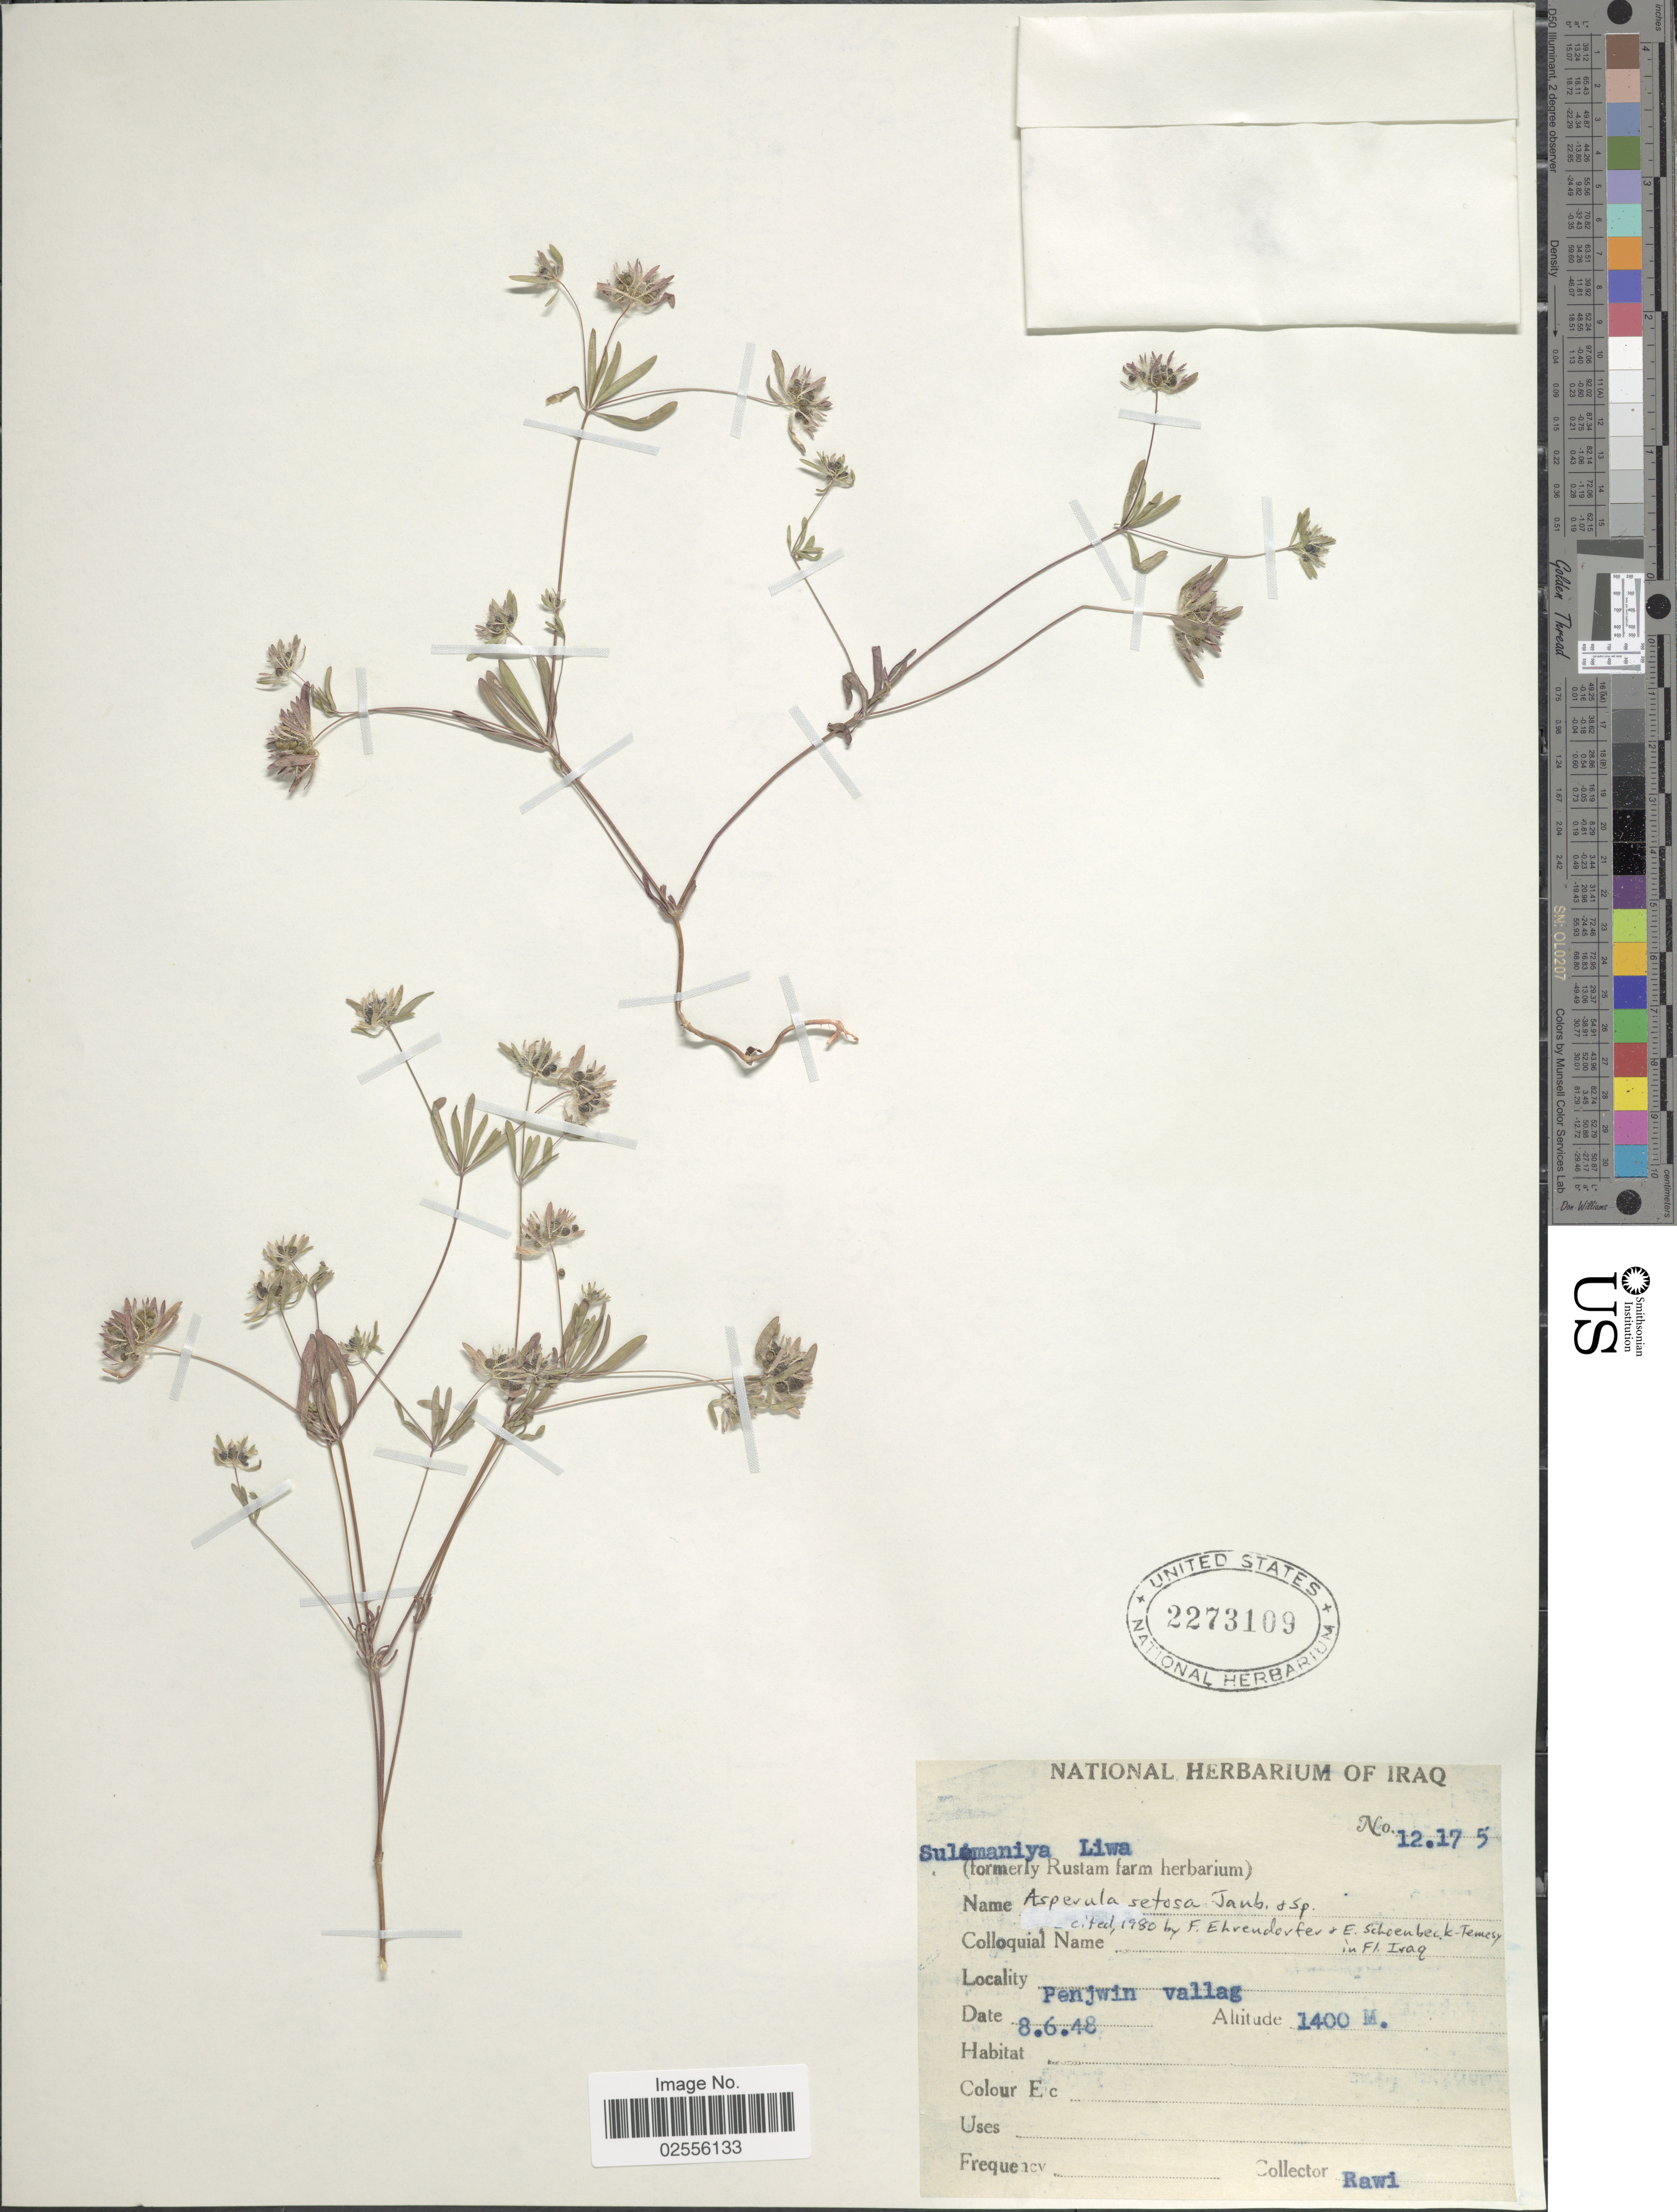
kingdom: Plantae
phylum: Tracheophyta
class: Magnoliopsida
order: Gentianales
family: Rubiaceae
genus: Asperula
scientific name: Asperula setosa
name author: Jaub. & Spach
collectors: -. Rawi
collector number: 12.175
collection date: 1948-06-08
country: Iraq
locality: Sulemaniya Liwa, Penjwin vallag.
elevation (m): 1400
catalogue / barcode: US 2273109